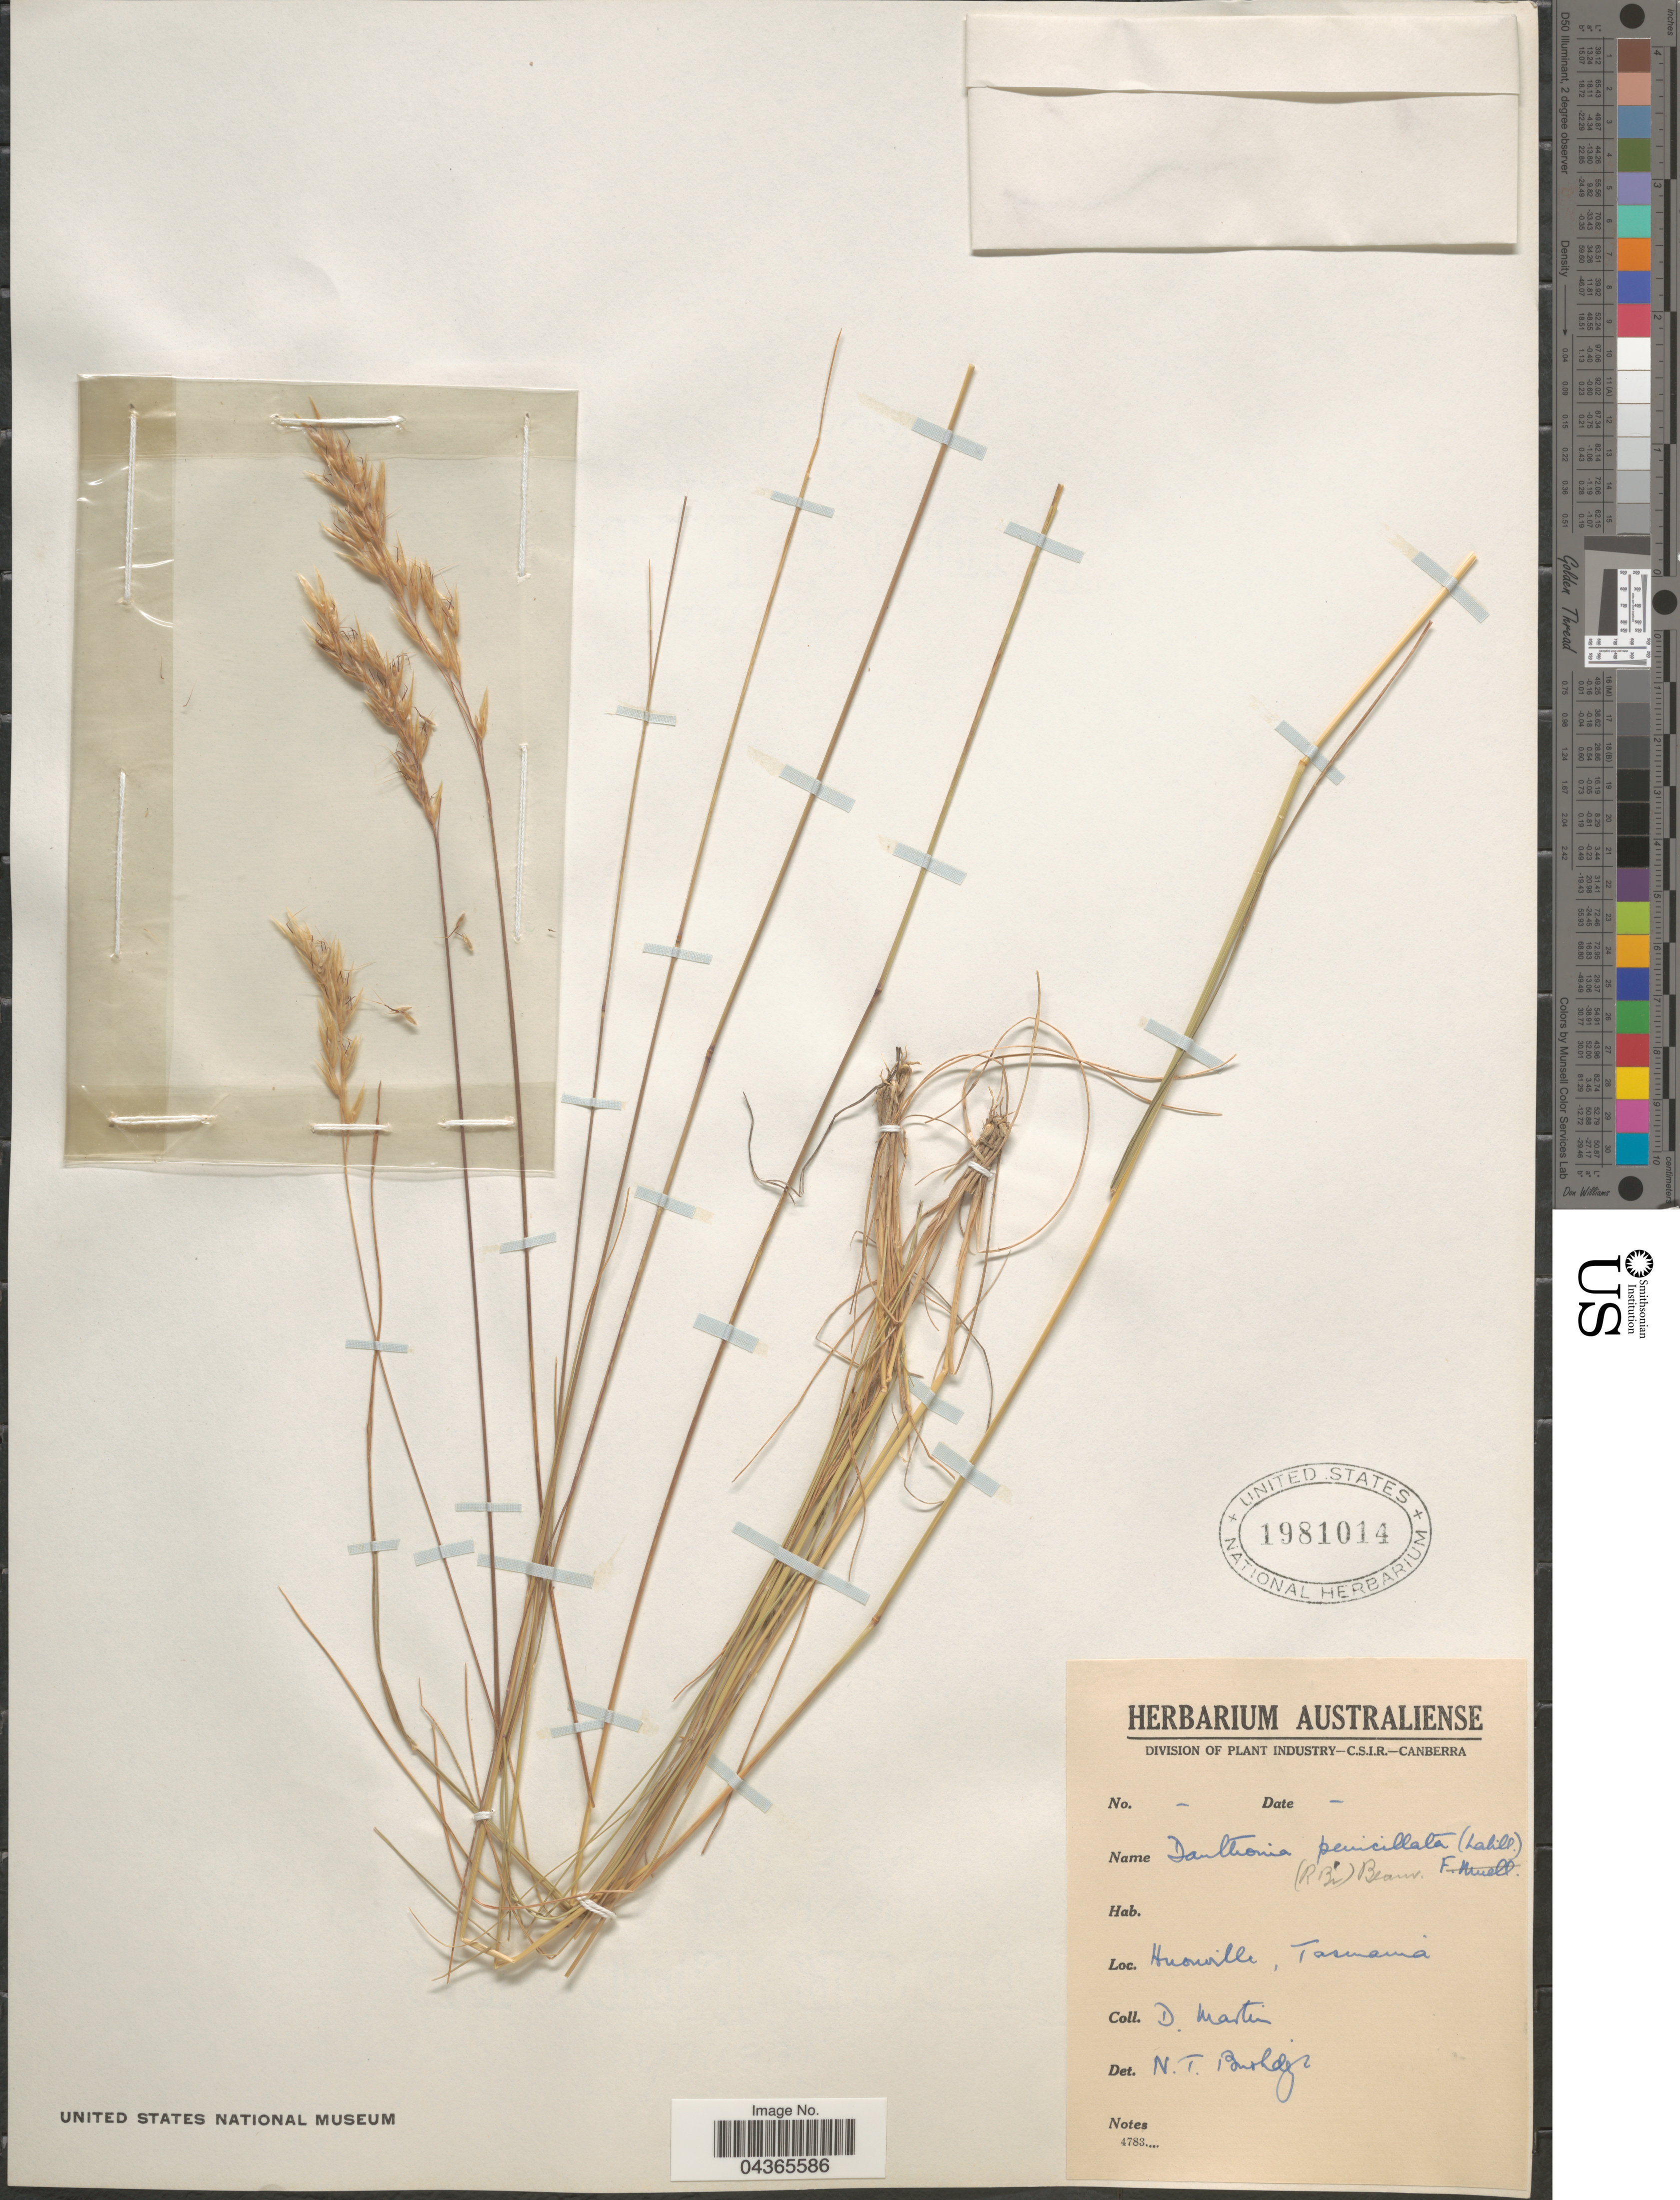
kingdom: Plantae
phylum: Tracheophyta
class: Liliopsida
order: Poales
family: Poaceae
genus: Rytidosperma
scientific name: Rytidosperma penicillatum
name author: (Labill.) Connor & Edgar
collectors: D. Martin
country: Australia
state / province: Tasmania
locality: Huonville.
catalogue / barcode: US 1981014